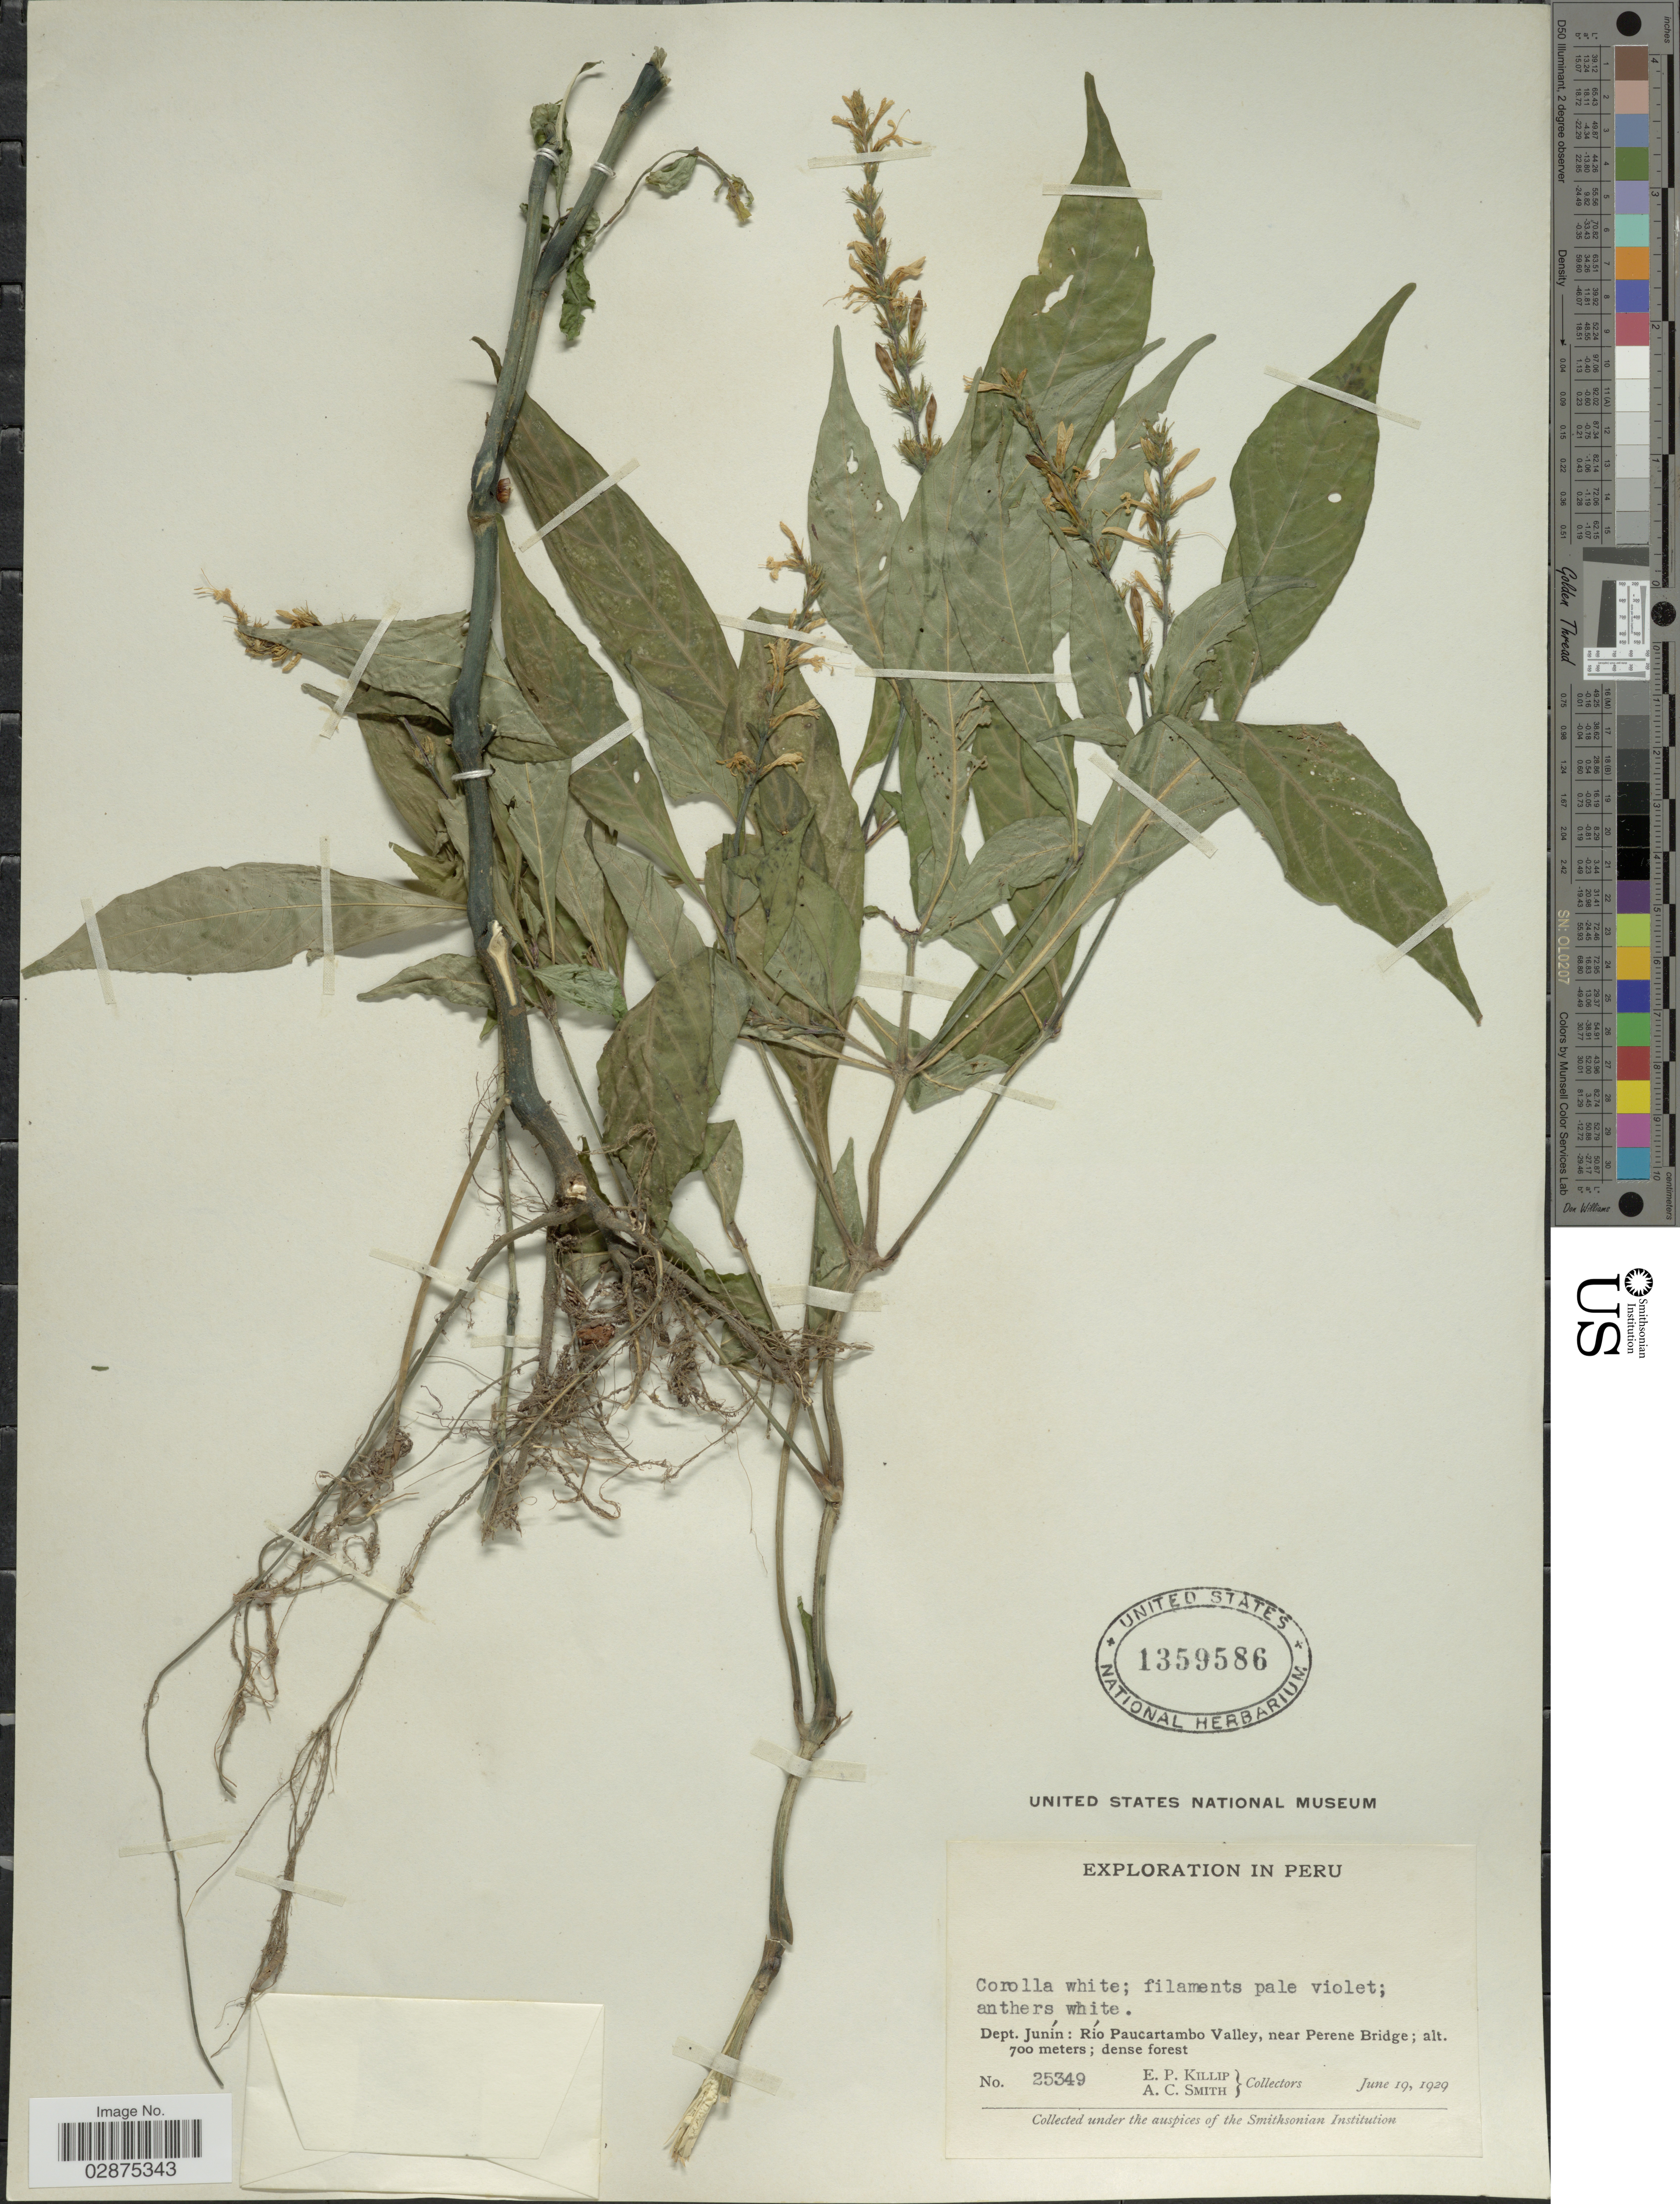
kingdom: Plantae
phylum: Tracheophyta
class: Magnoliopsida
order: Lamiales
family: Acanthaceae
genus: Stenostephanus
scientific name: Stenostephanus sprucei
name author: (Lindau) Wassh. & J.R.I. Wood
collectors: E. P. Killip & A. C. Smith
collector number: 25349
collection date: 1929-06-19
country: Peru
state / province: Junín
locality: Dept. Junín: Río Paucartambo Valley, near Perene Bridge.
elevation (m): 700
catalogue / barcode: US 1359586